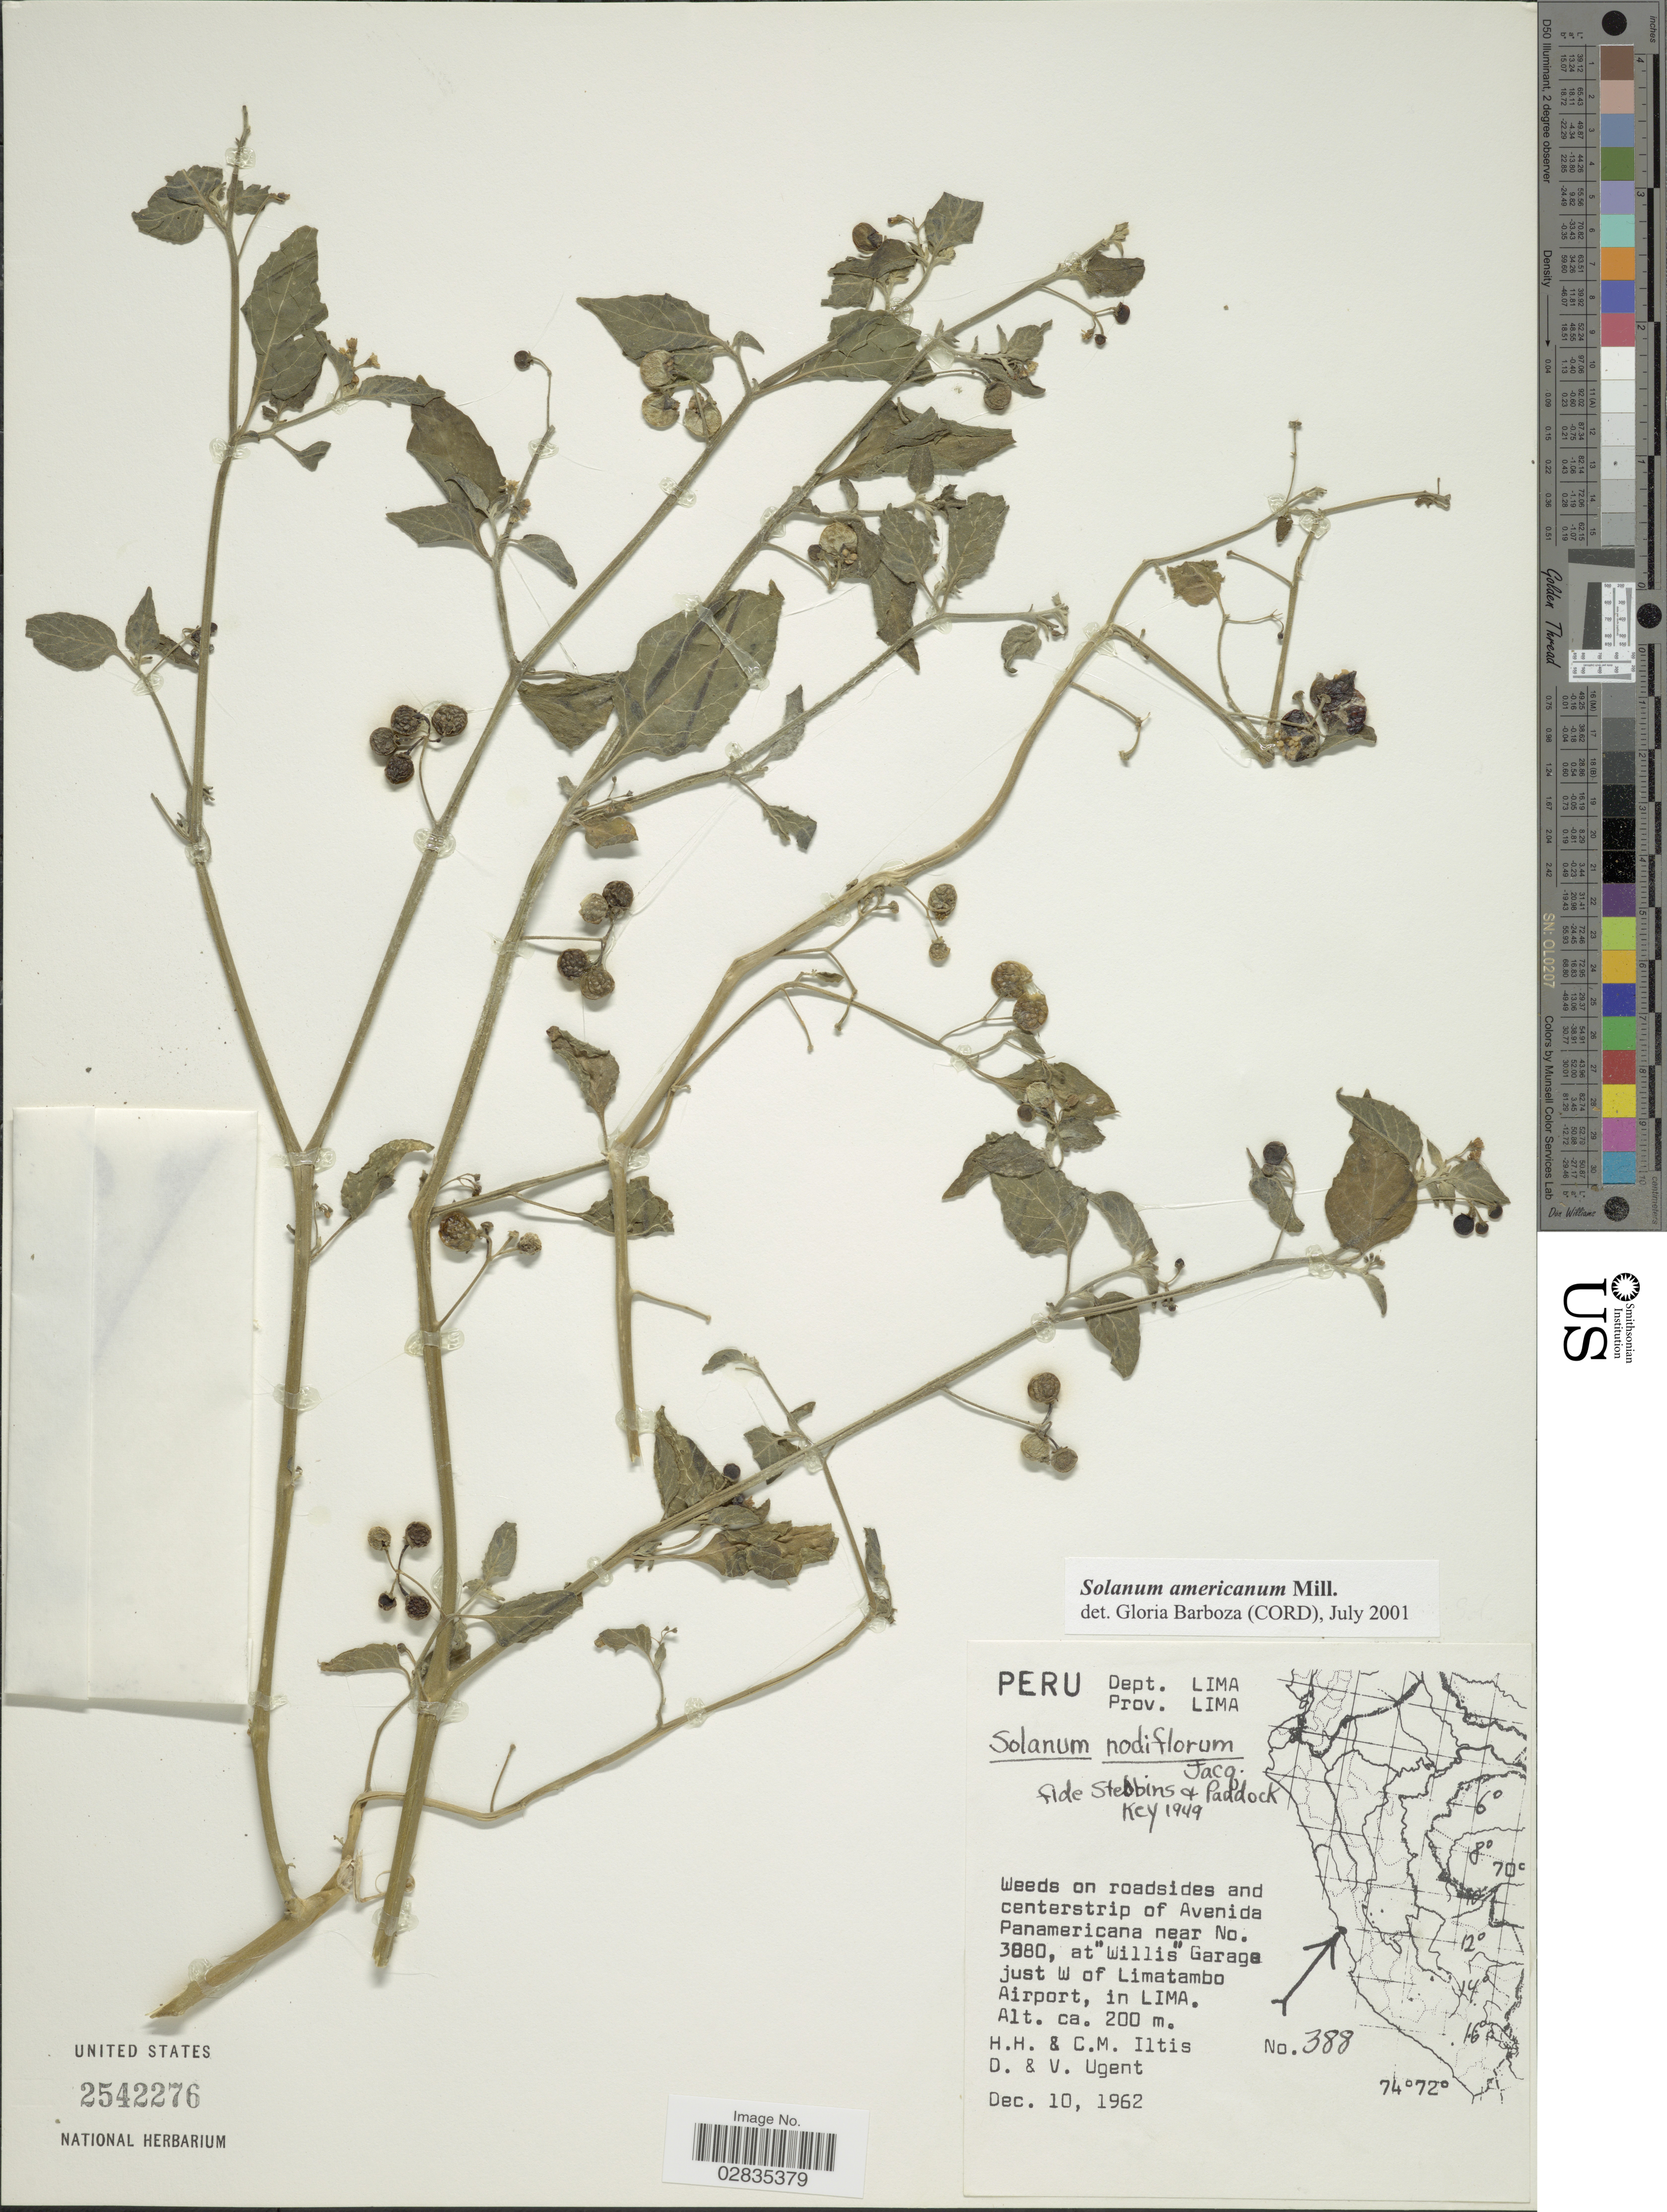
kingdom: Plantae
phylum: Tracheophyta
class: Magnoliopsida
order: Solanales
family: Solanaceae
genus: Solanum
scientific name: Solanum americanum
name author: Mill.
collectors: H. H. Iltis, C. M Iltis, D. Ugent & V. Ugent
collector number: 388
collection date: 1962-12-10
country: Peru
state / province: Lima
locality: Dept. Lima. Prov. Lima. Weeds on roadsides and centerstrip of Avenida Panamericana near No. 3080, at "Willis" Garaga just W of Limatambo Airport, in Lima.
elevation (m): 200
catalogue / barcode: US 2542276